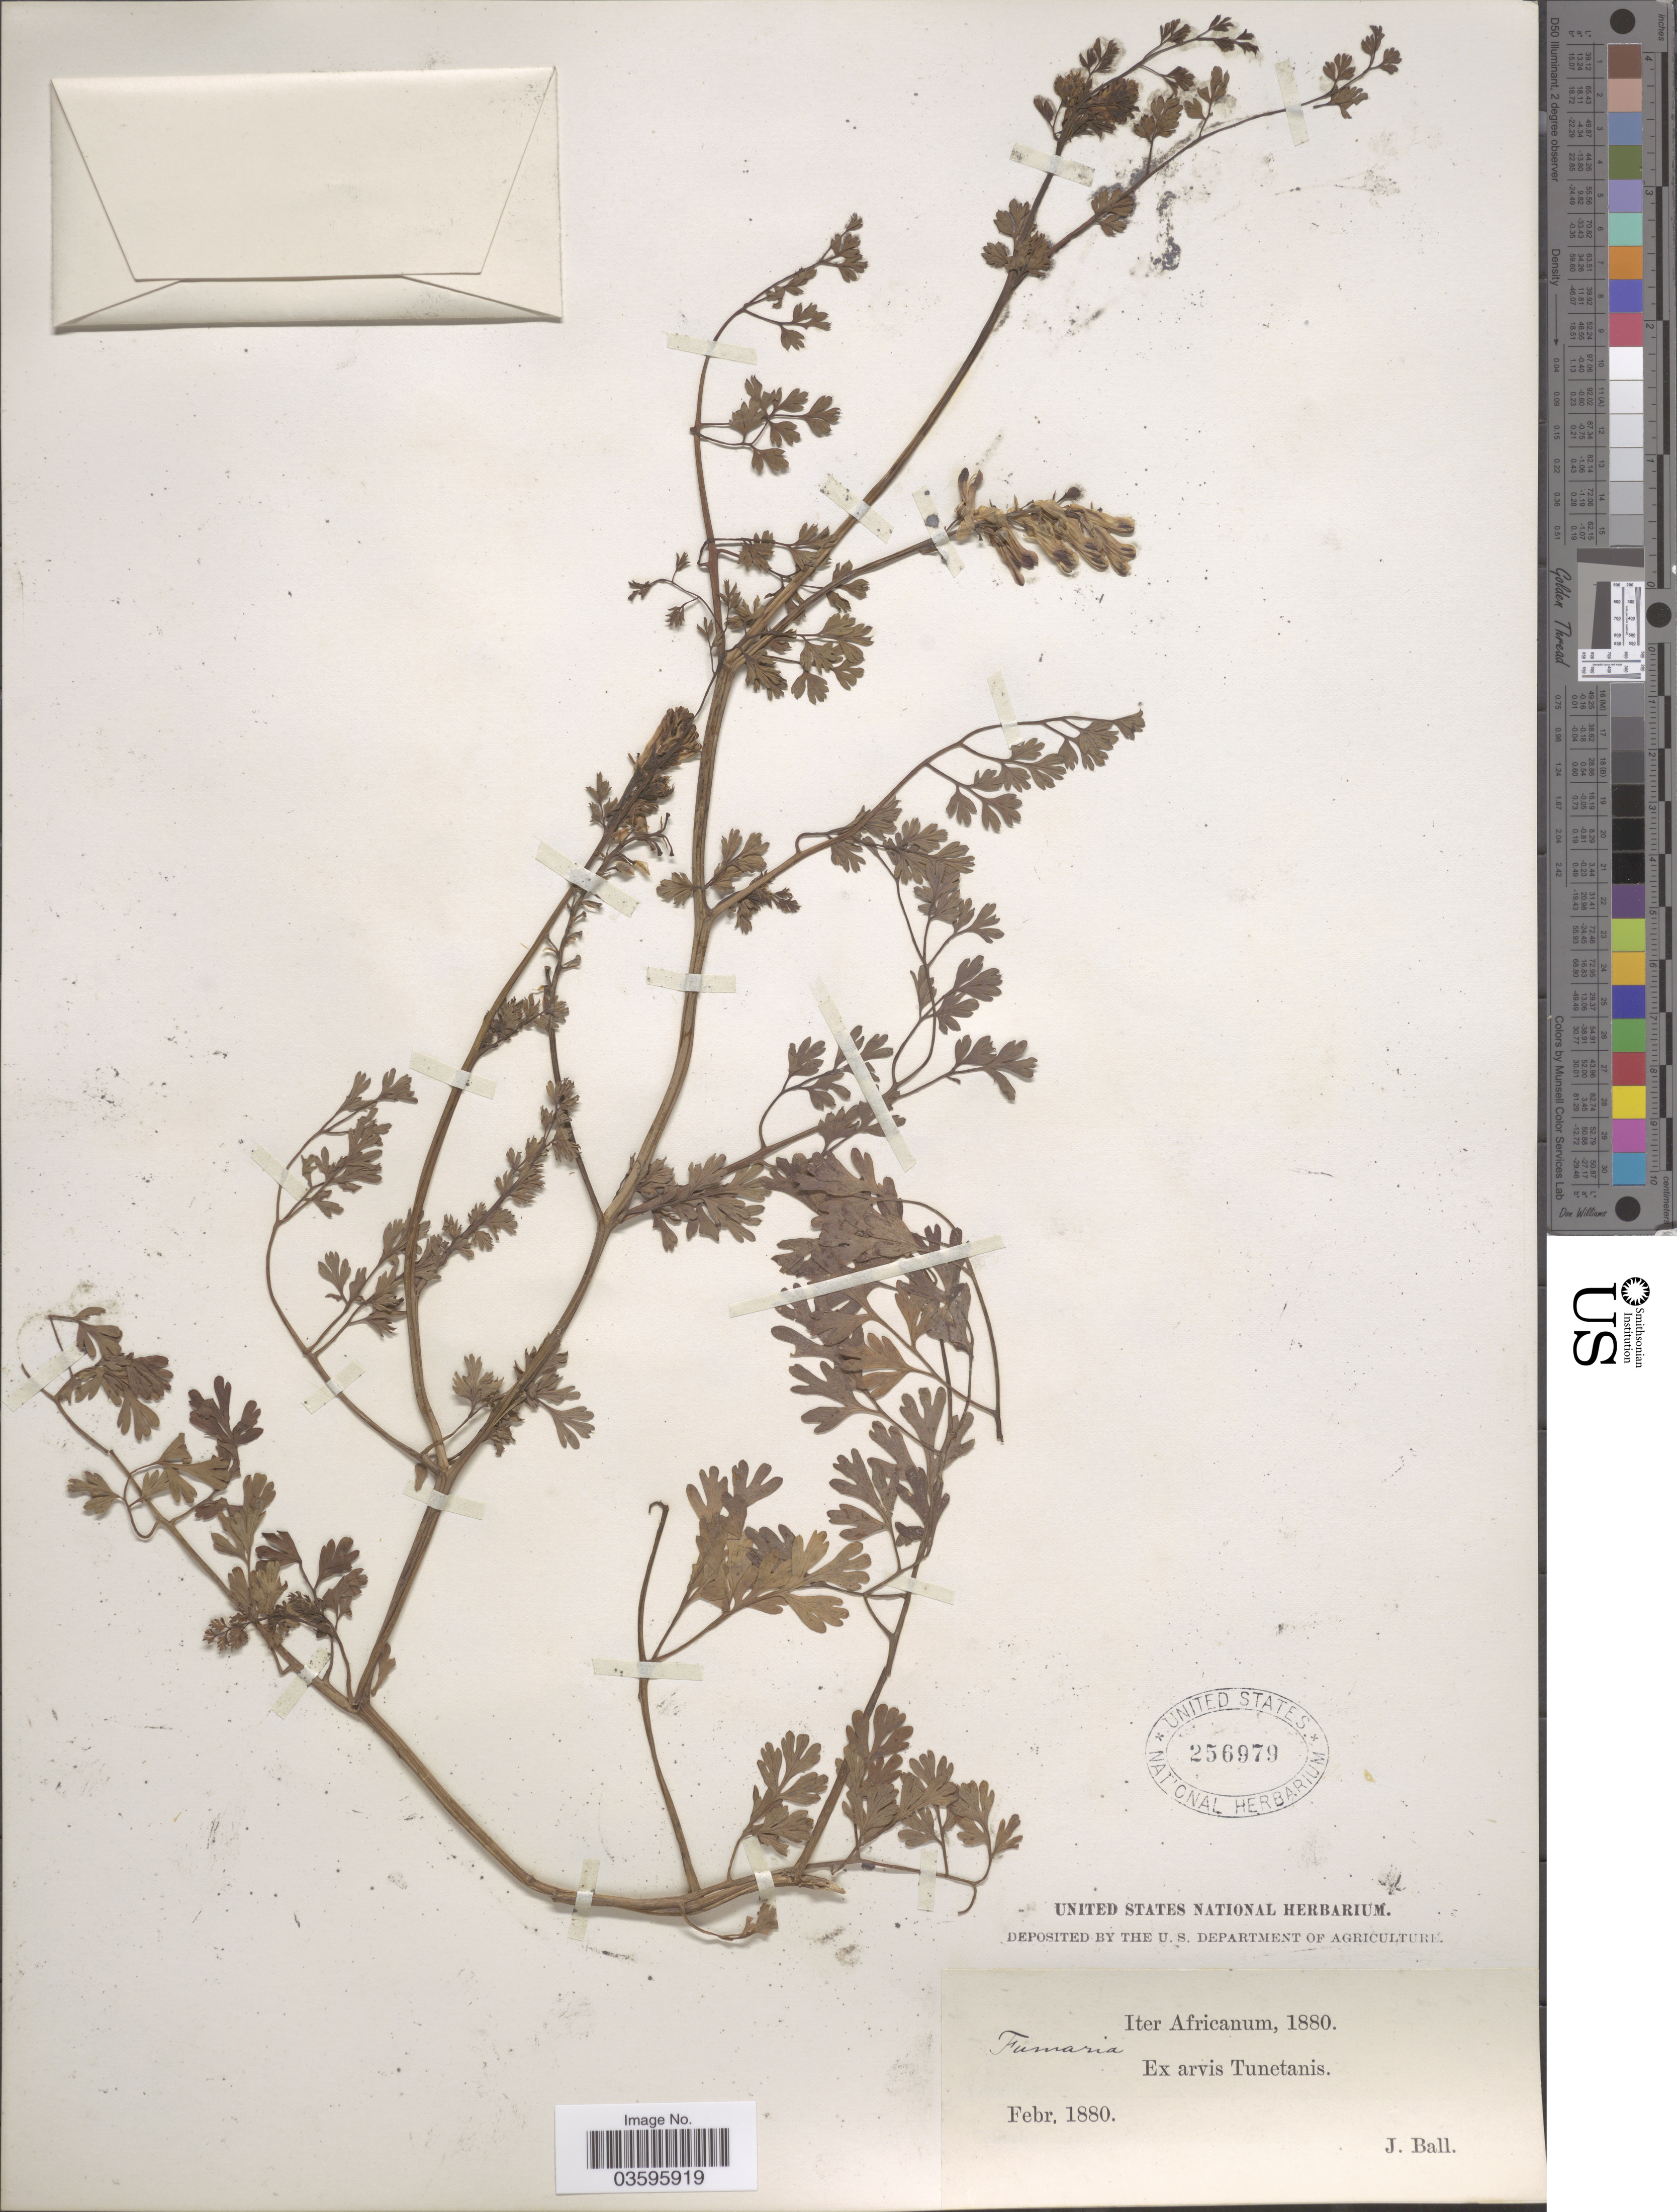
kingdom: Plantae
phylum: Tracheophyta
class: Magnoliopsida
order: Ranunculales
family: Papaveraceae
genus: Fumaria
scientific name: Fumaria sp.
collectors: J. Ball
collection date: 1880-02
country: Tunisia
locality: Iter Africanum. Ex arvis Tunetanis.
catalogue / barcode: US 256979